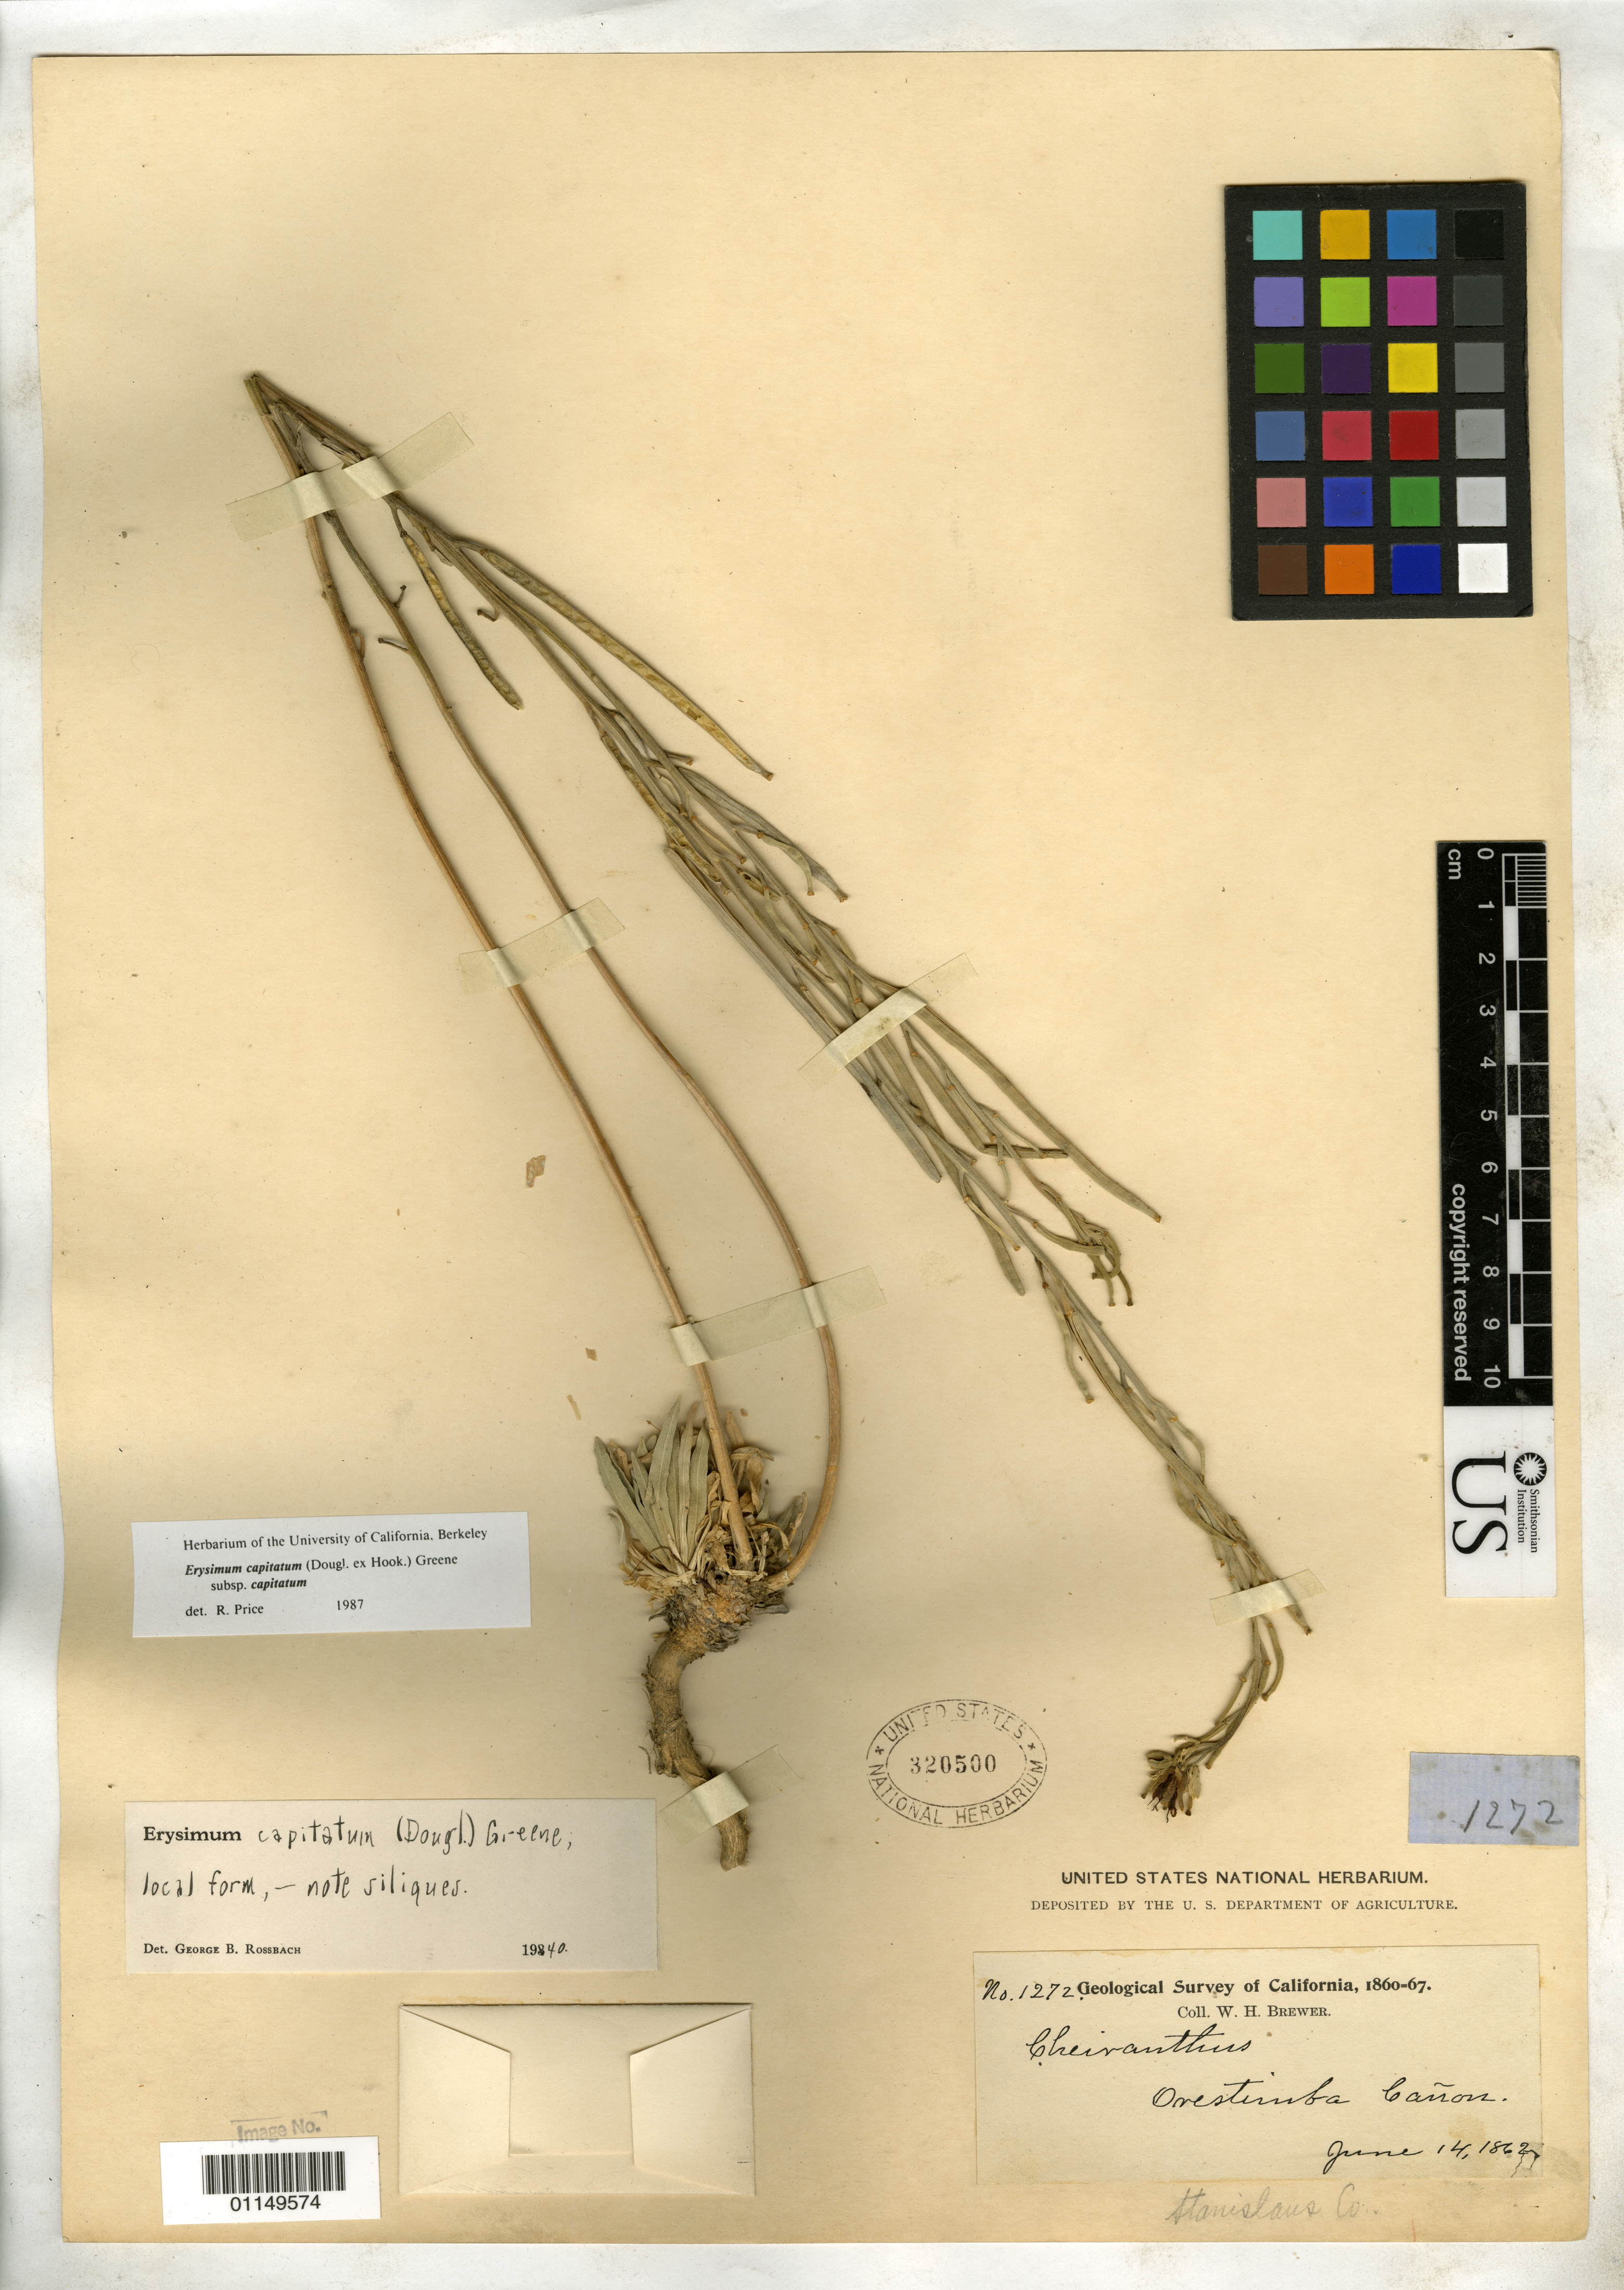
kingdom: Plantae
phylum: Tracheophyta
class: Magnoliopsida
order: Brassicales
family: Brassicaceae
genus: Erysimum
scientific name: Erysimum capitatum subsp. capitatum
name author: (Douglas ex Hook.) Greene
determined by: Price, R.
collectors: W. H. Brewer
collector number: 1272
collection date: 1862-06-14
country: United States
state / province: California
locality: Orestimba Canyon.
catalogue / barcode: US 320500